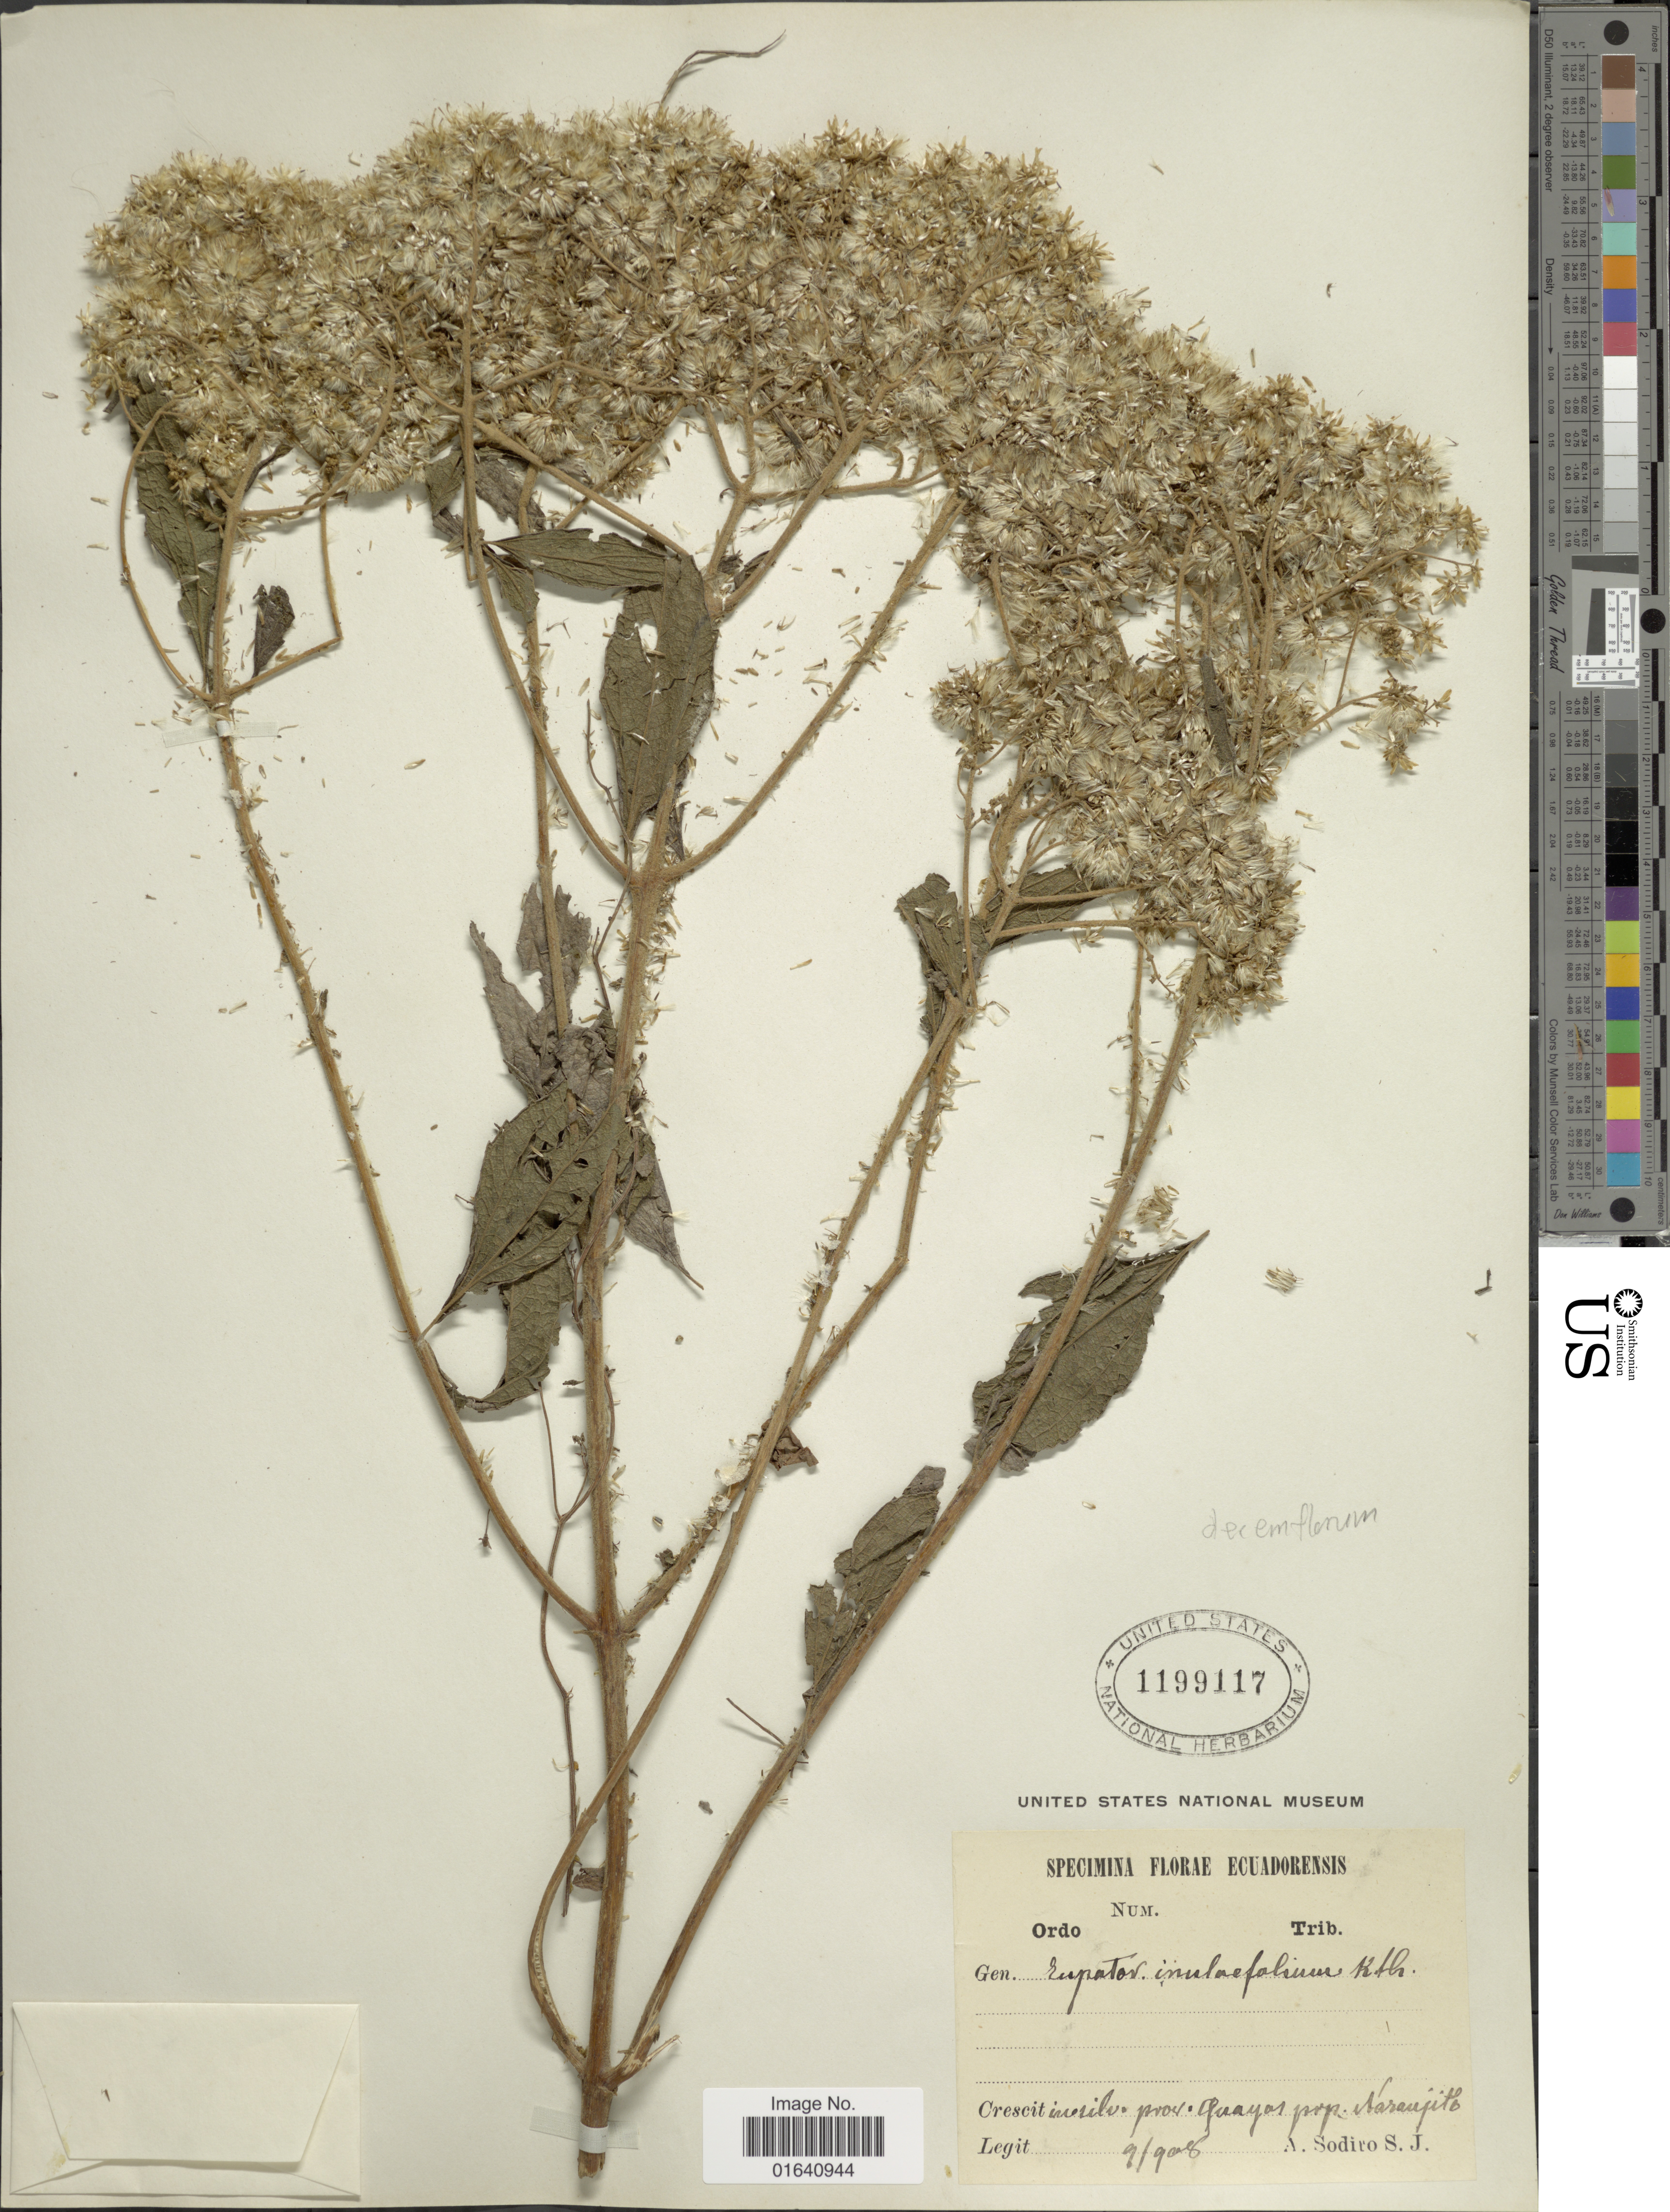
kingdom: Plantae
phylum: Tracheophyta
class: Magnoliopsida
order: Asterales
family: Asteraceae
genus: Austroeupatorium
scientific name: Austroeupatorium decemflorum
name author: (DC.) R.M. King & H. Rob.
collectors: A. Sodiro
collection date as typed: Transcribed d/m/y: /9/90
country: Ecuador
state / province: Guayas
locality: Crescit in silv. prov. Guayas prop. Naranjito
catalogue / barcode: US 1199117